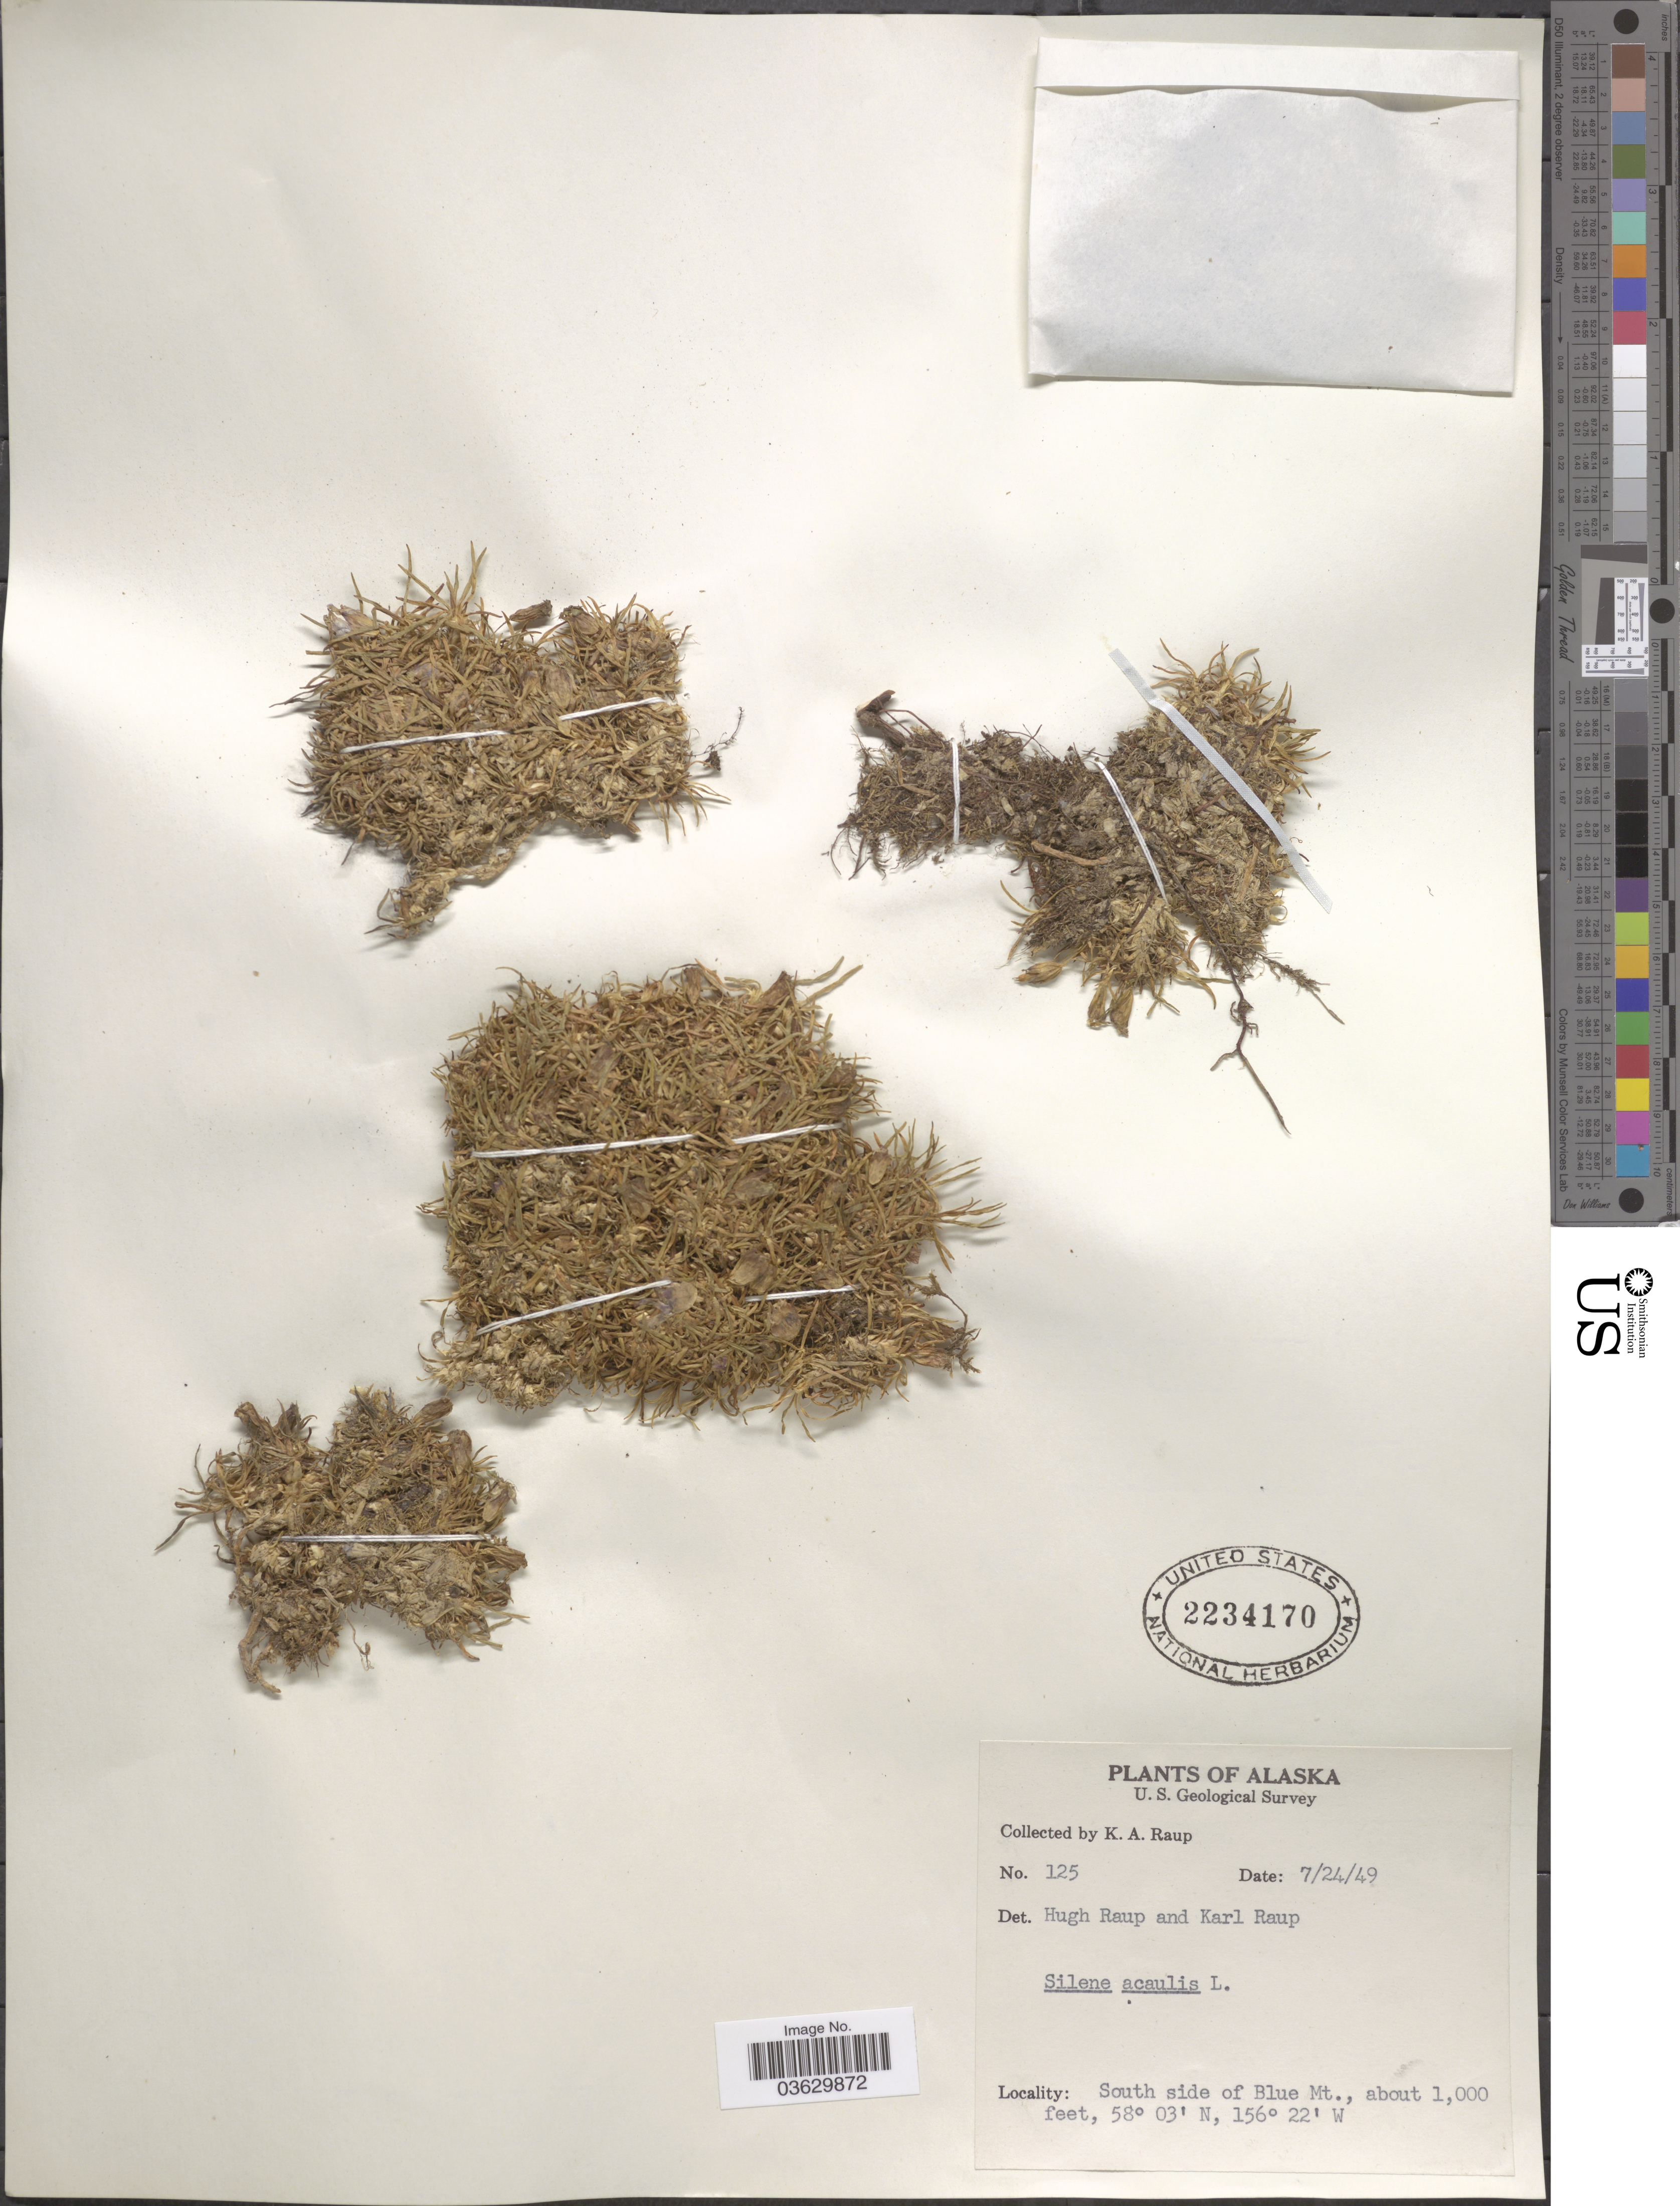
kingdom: Plantae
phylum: Tracheophyta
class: Magnoliopsida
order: Caryophyllales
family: Caryophyllaceae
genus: Silene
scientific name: Silene acaulis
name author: (L.) Jacq.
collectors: K. Raup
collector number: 125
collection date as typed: Transcribed d/m/y: 24/7/49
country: United States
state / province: Alaska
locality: South side of Blue Mt.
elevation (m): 305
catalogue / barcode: US 2234170